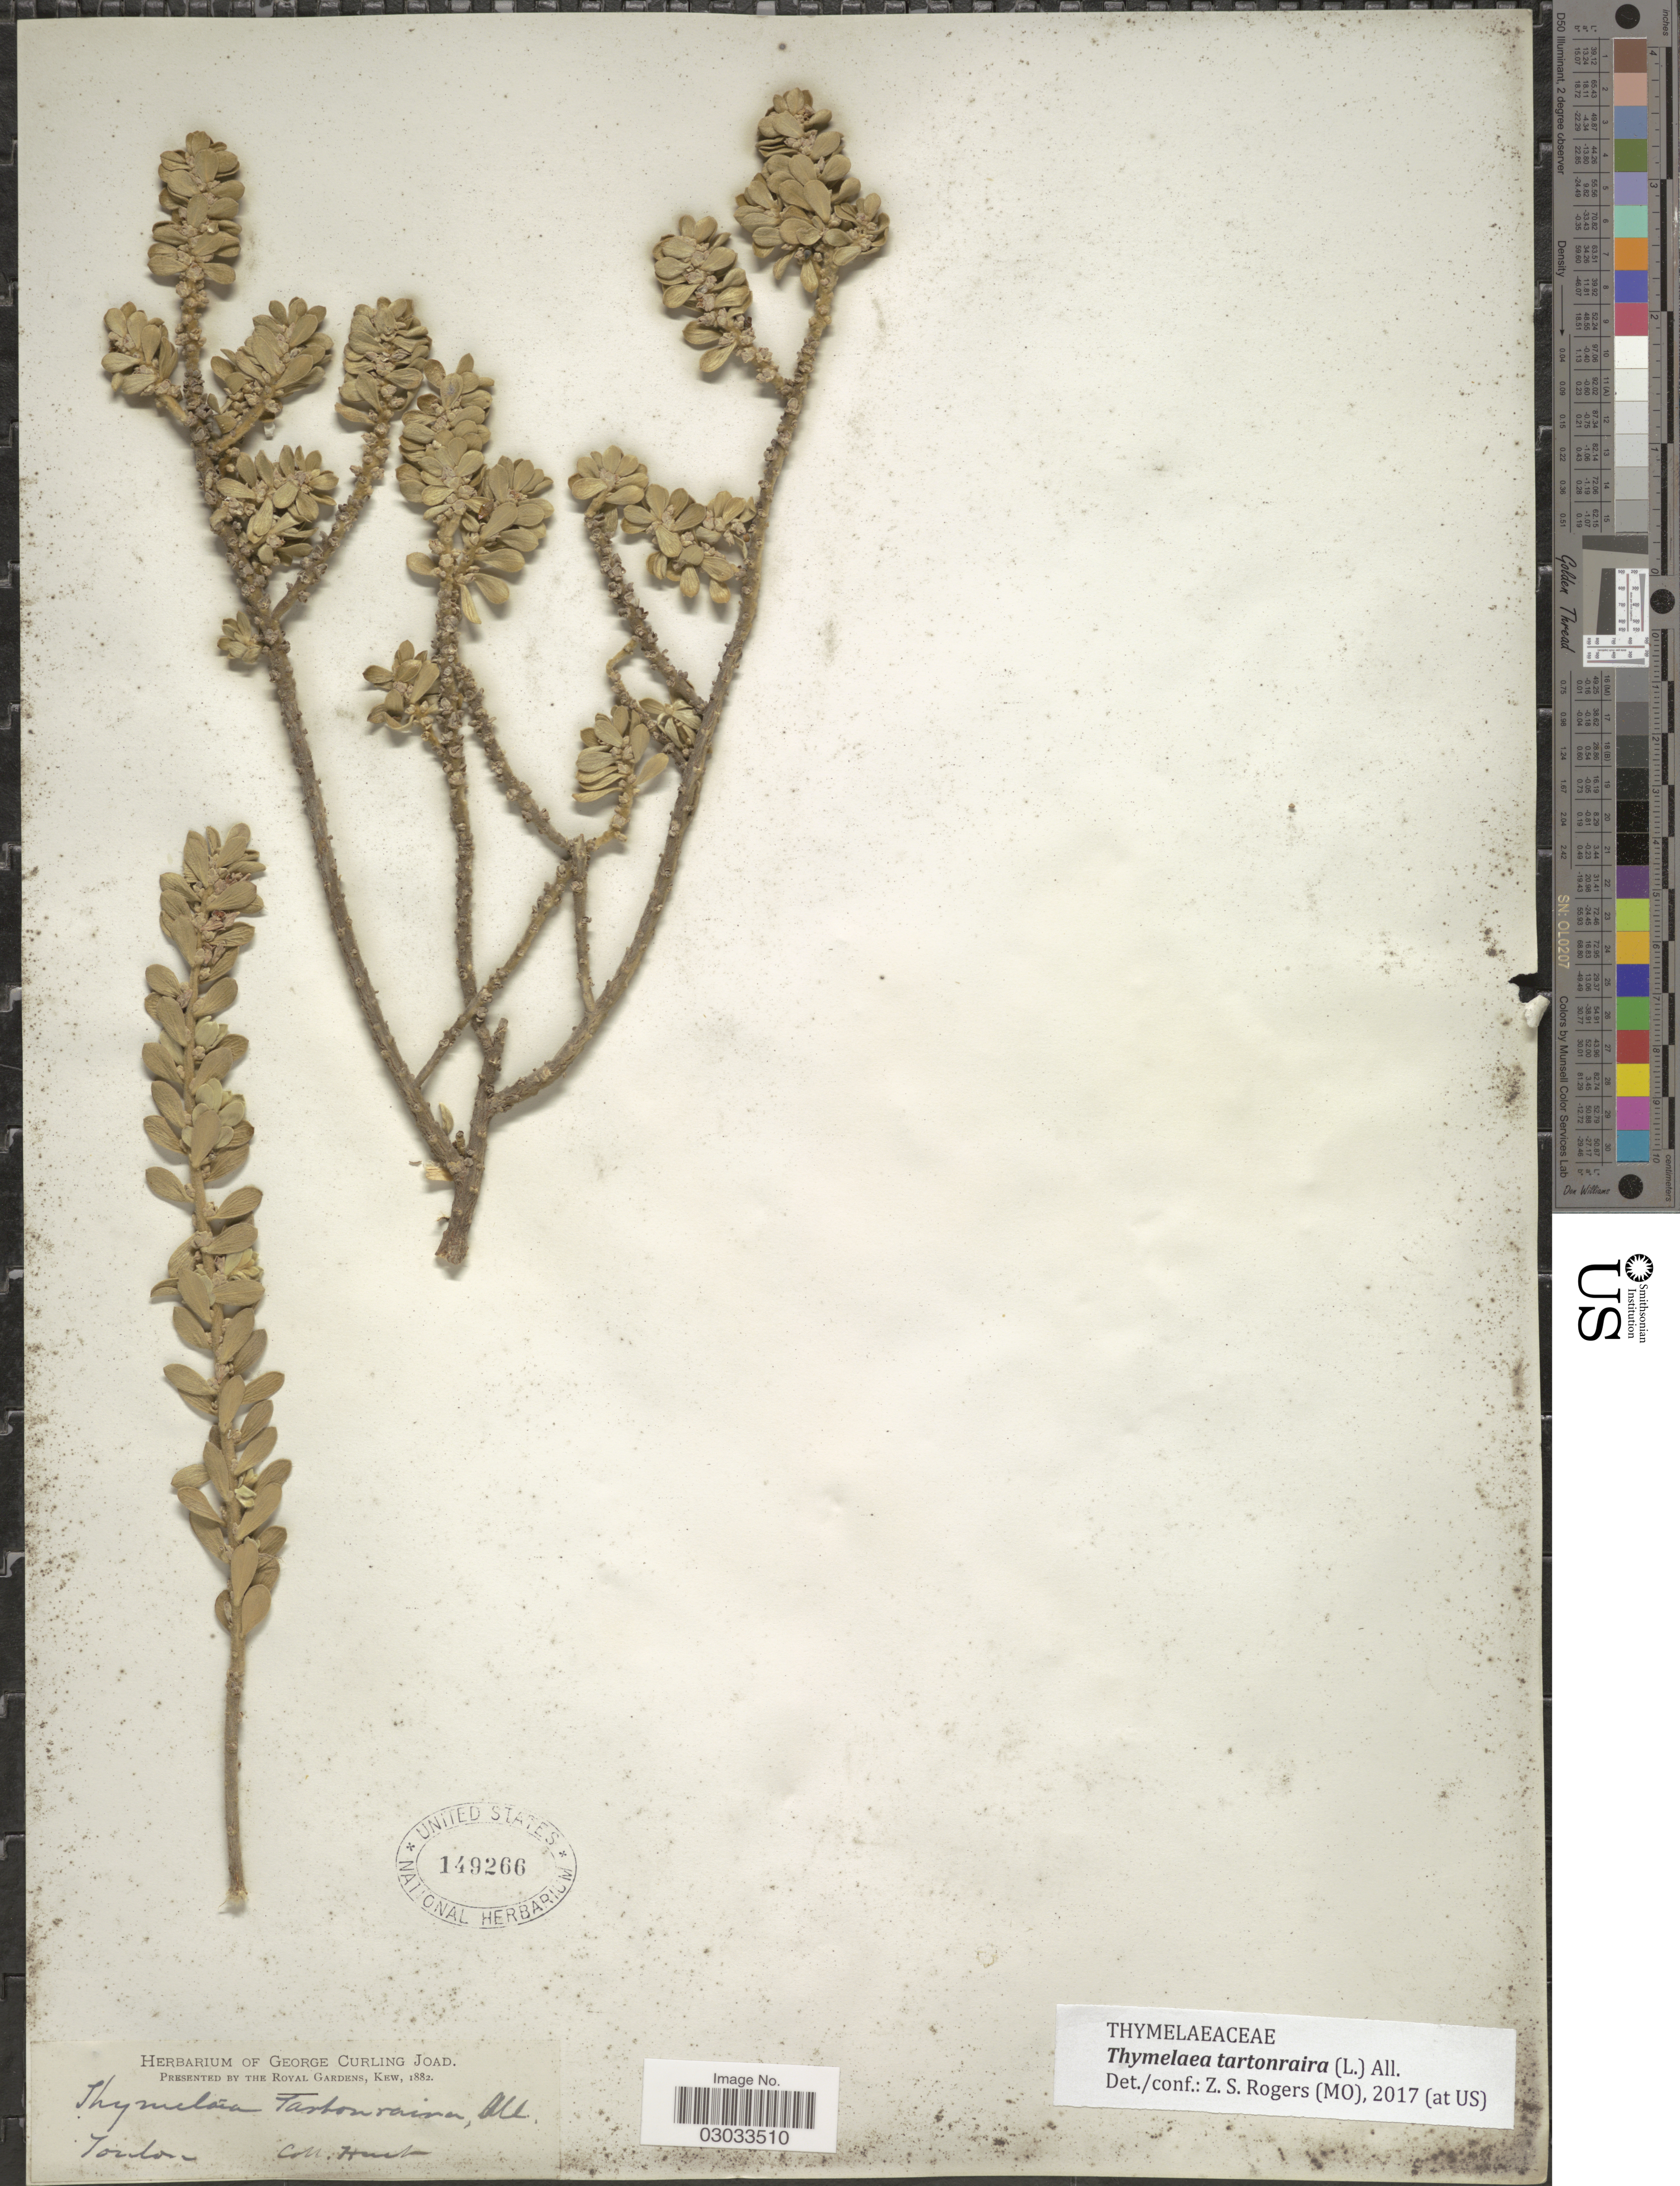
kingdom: Plantae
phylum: Tracheophyta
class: Magnoliopsida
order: Malvales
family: Thymelaeaceae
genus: Thymelaea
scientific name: Thymelaea tartonraira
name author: (L.) All.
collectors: -. Hooker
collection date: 1882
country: France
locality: Toulon.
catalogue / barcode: US 149266